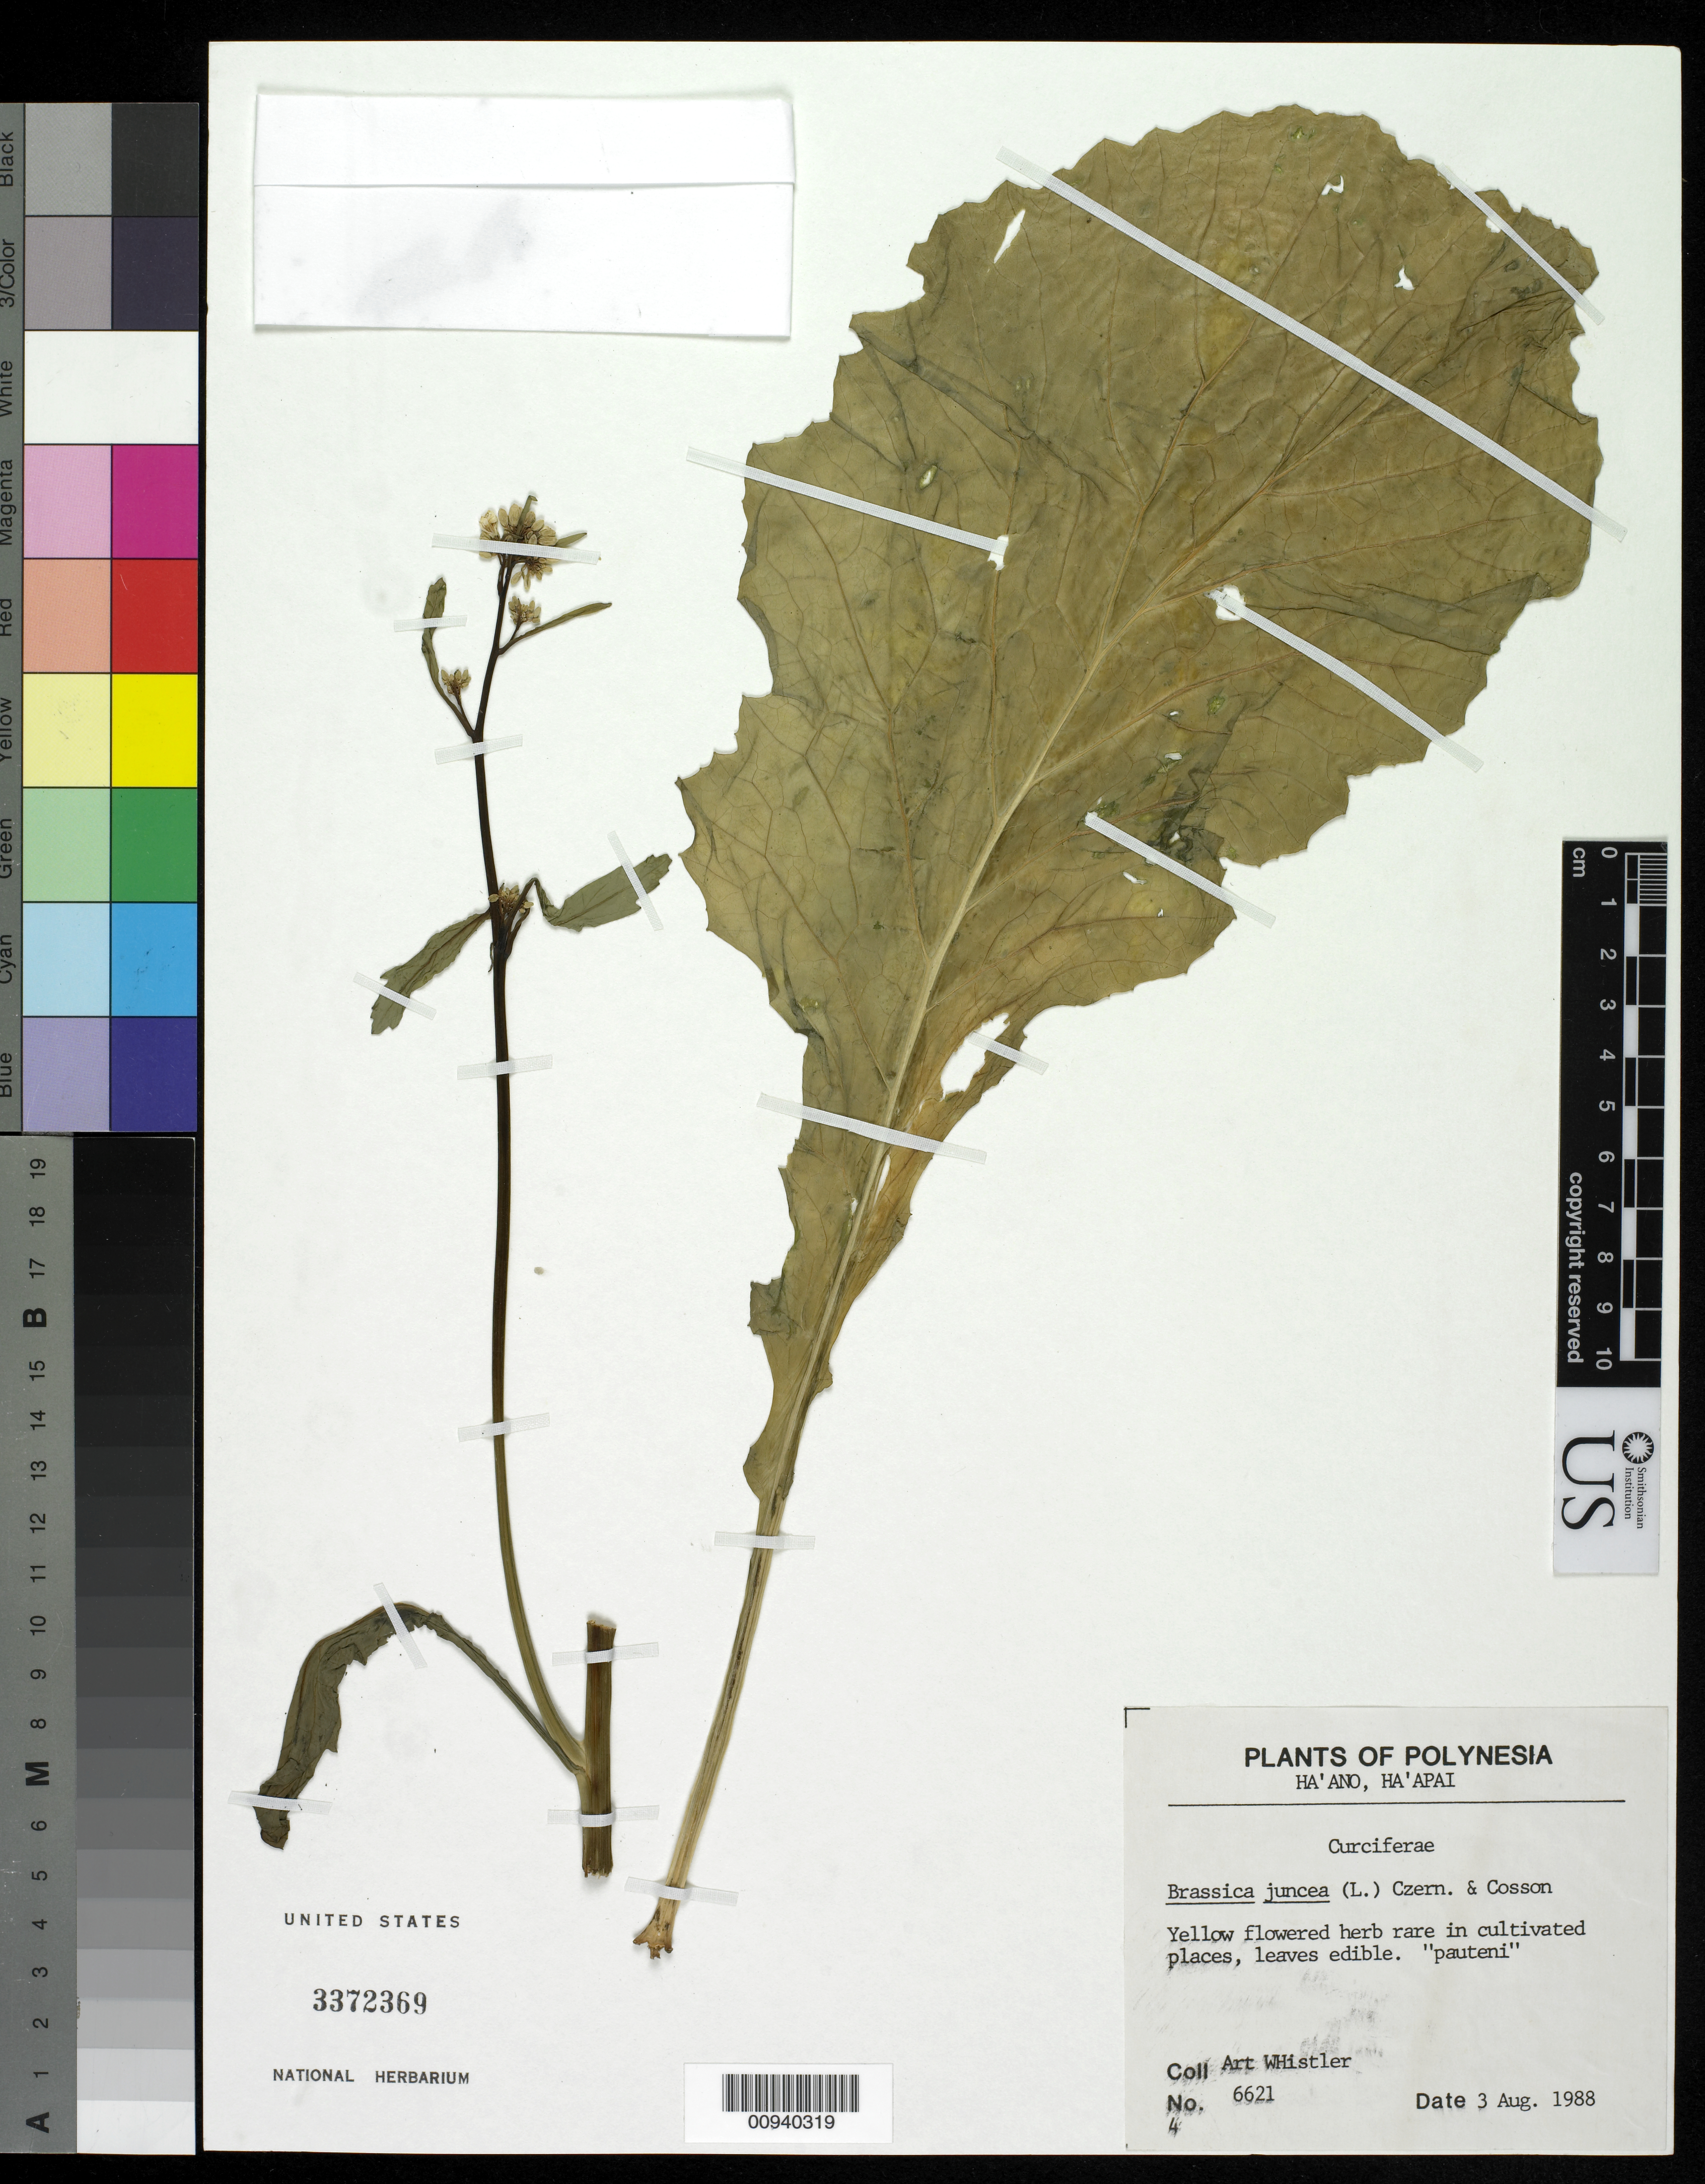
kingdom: Plantae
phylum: Tracheophyta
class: Magnoliopsida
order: Brassicales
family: Brassicaceae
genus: Brassica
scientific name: Brassica juncea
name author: (L.) Czern.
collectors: A. Whistler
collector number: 6621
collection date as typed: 03 Aug 1988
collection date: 1988-08-03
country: Tonga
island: Ha'ano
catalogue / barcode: US 3372369